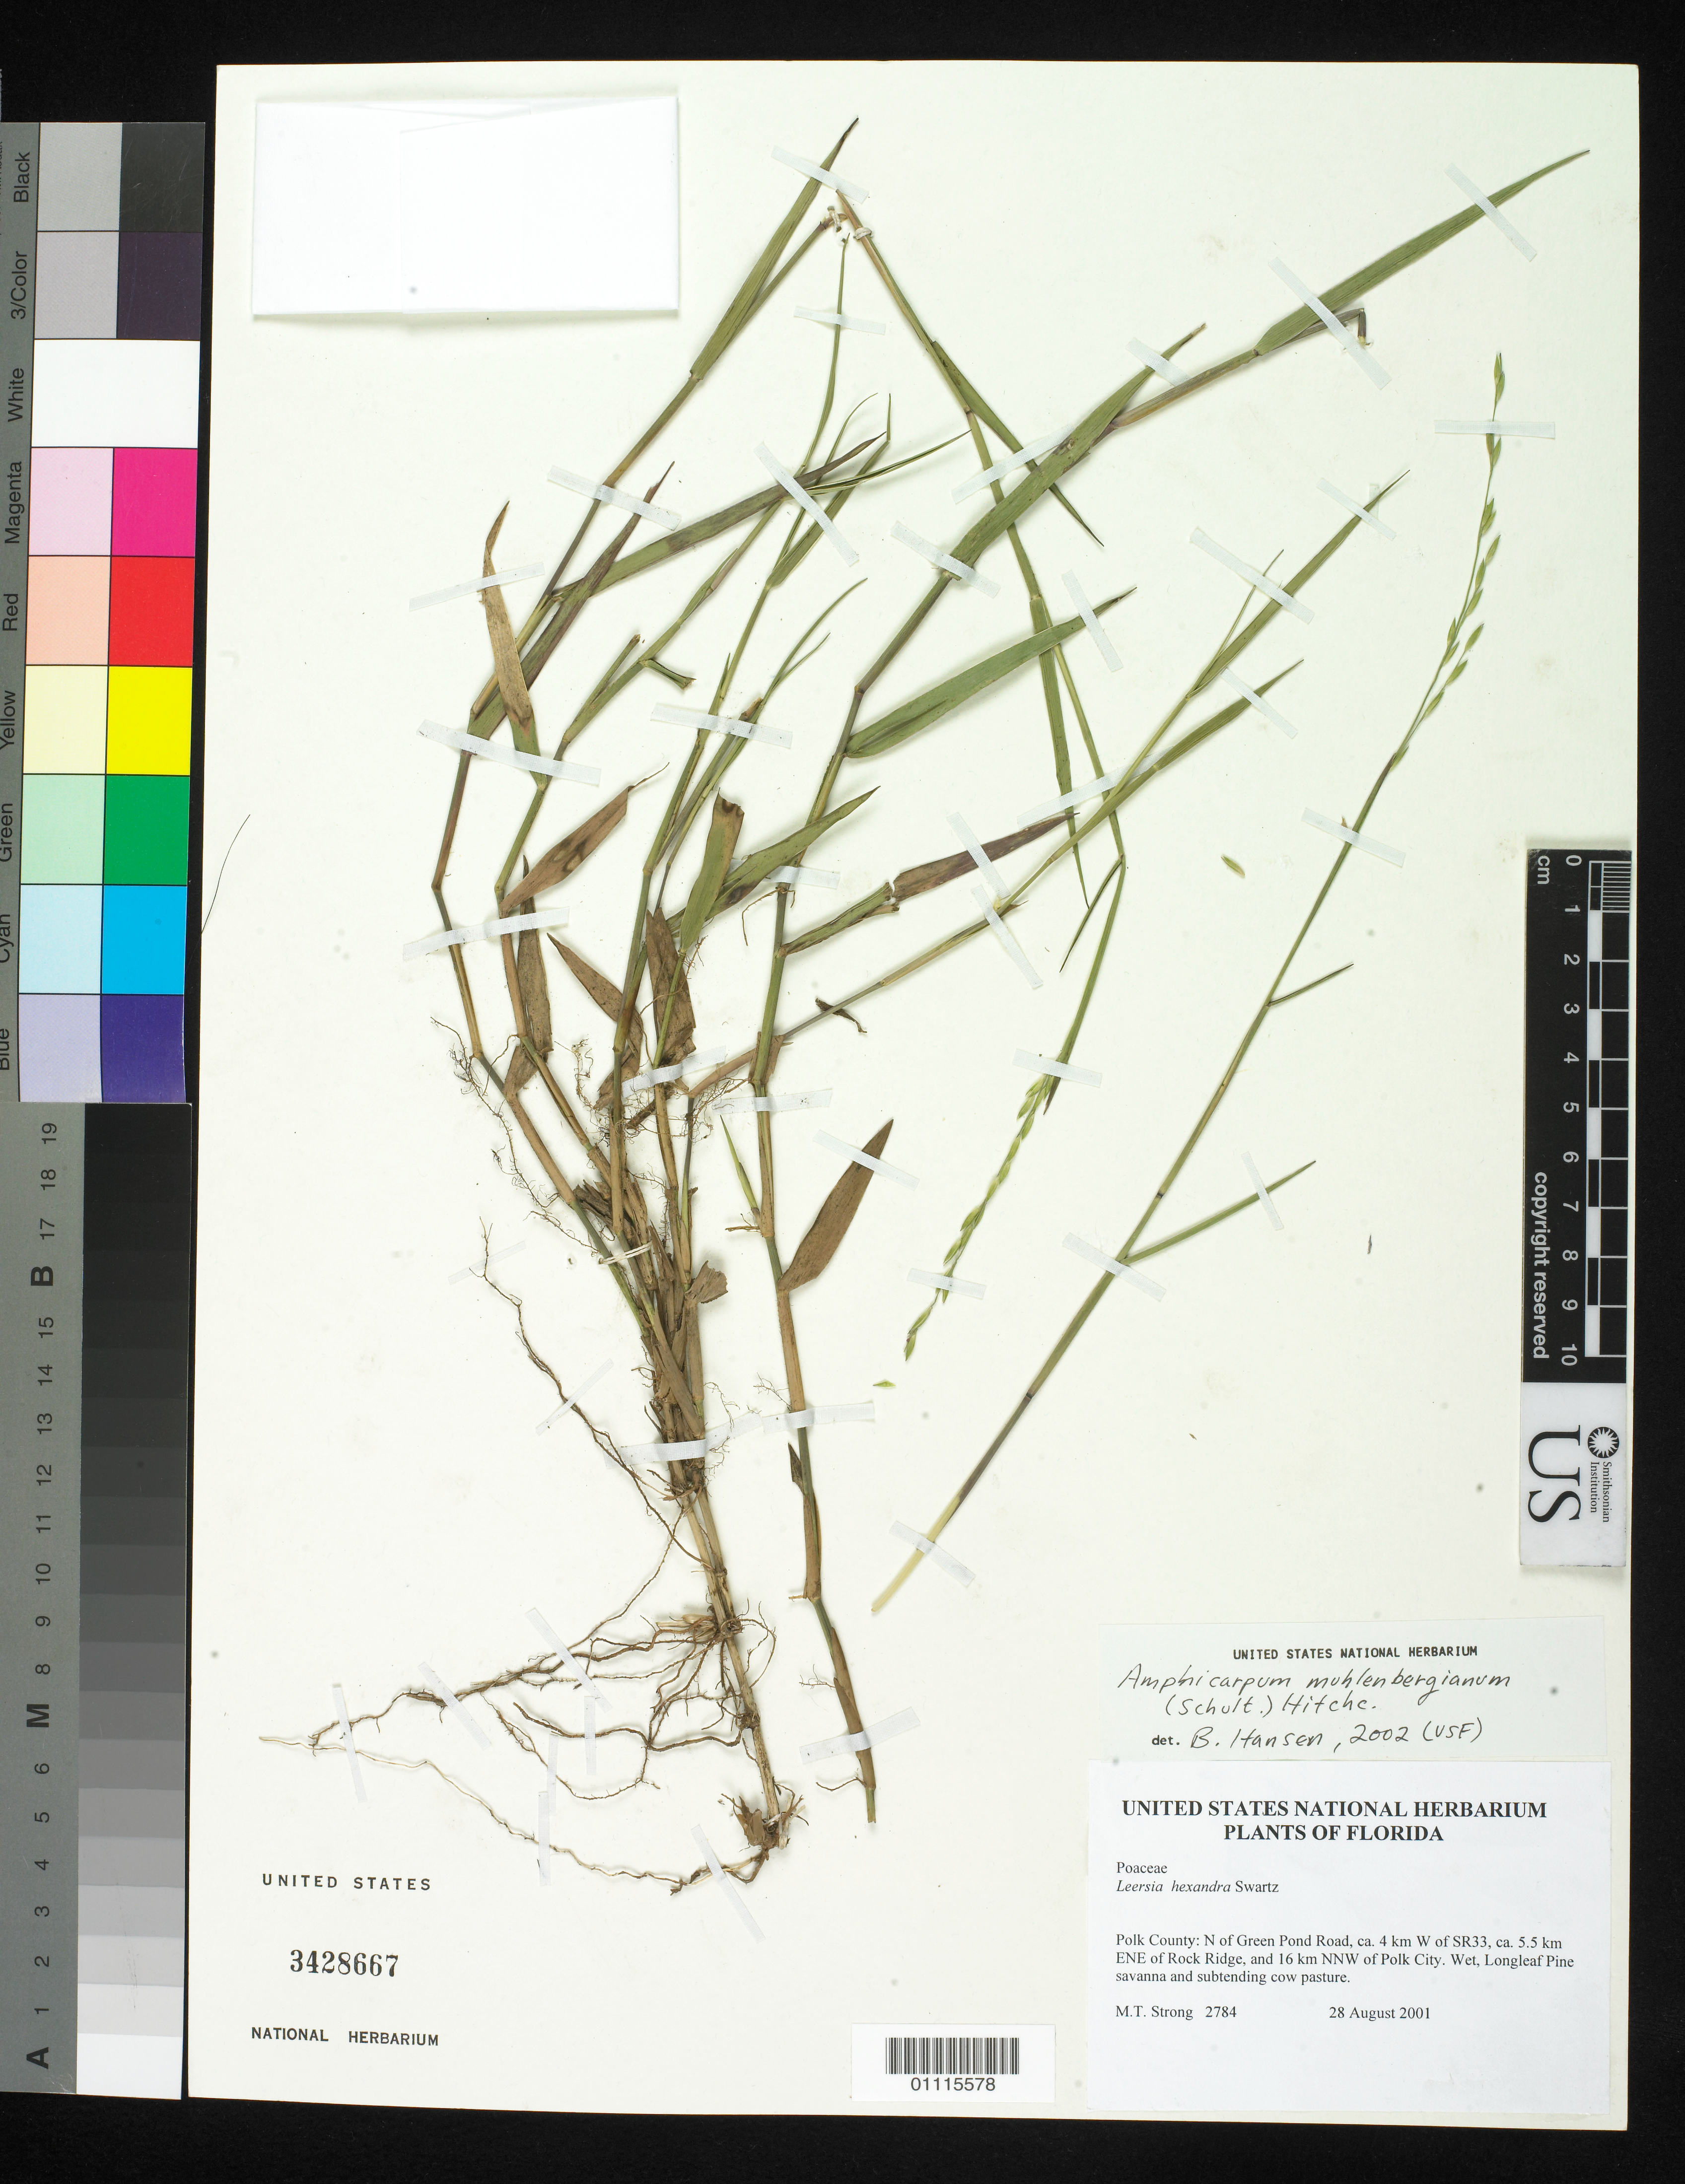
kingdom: Plantae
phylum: Tracheophyta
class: Liliopsida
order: Poales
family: Poaceae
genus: Amphicarpum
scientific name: Amphicarpum muhlenbergianum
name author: (Schult.) Hitchc.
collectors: M. T. Strong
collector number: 2784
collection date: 2001-08-28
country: United States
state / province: Florida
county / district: Polk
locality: N of Green Pond Road, ca. 4 km. W of SR33, ca. 5.5 km. ENE of Rock Ridge, and 16 km. NNW of Polk City.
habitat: Wet, Longleaf Pine savanna and subtending cow pasture.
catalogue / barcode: US 3428667